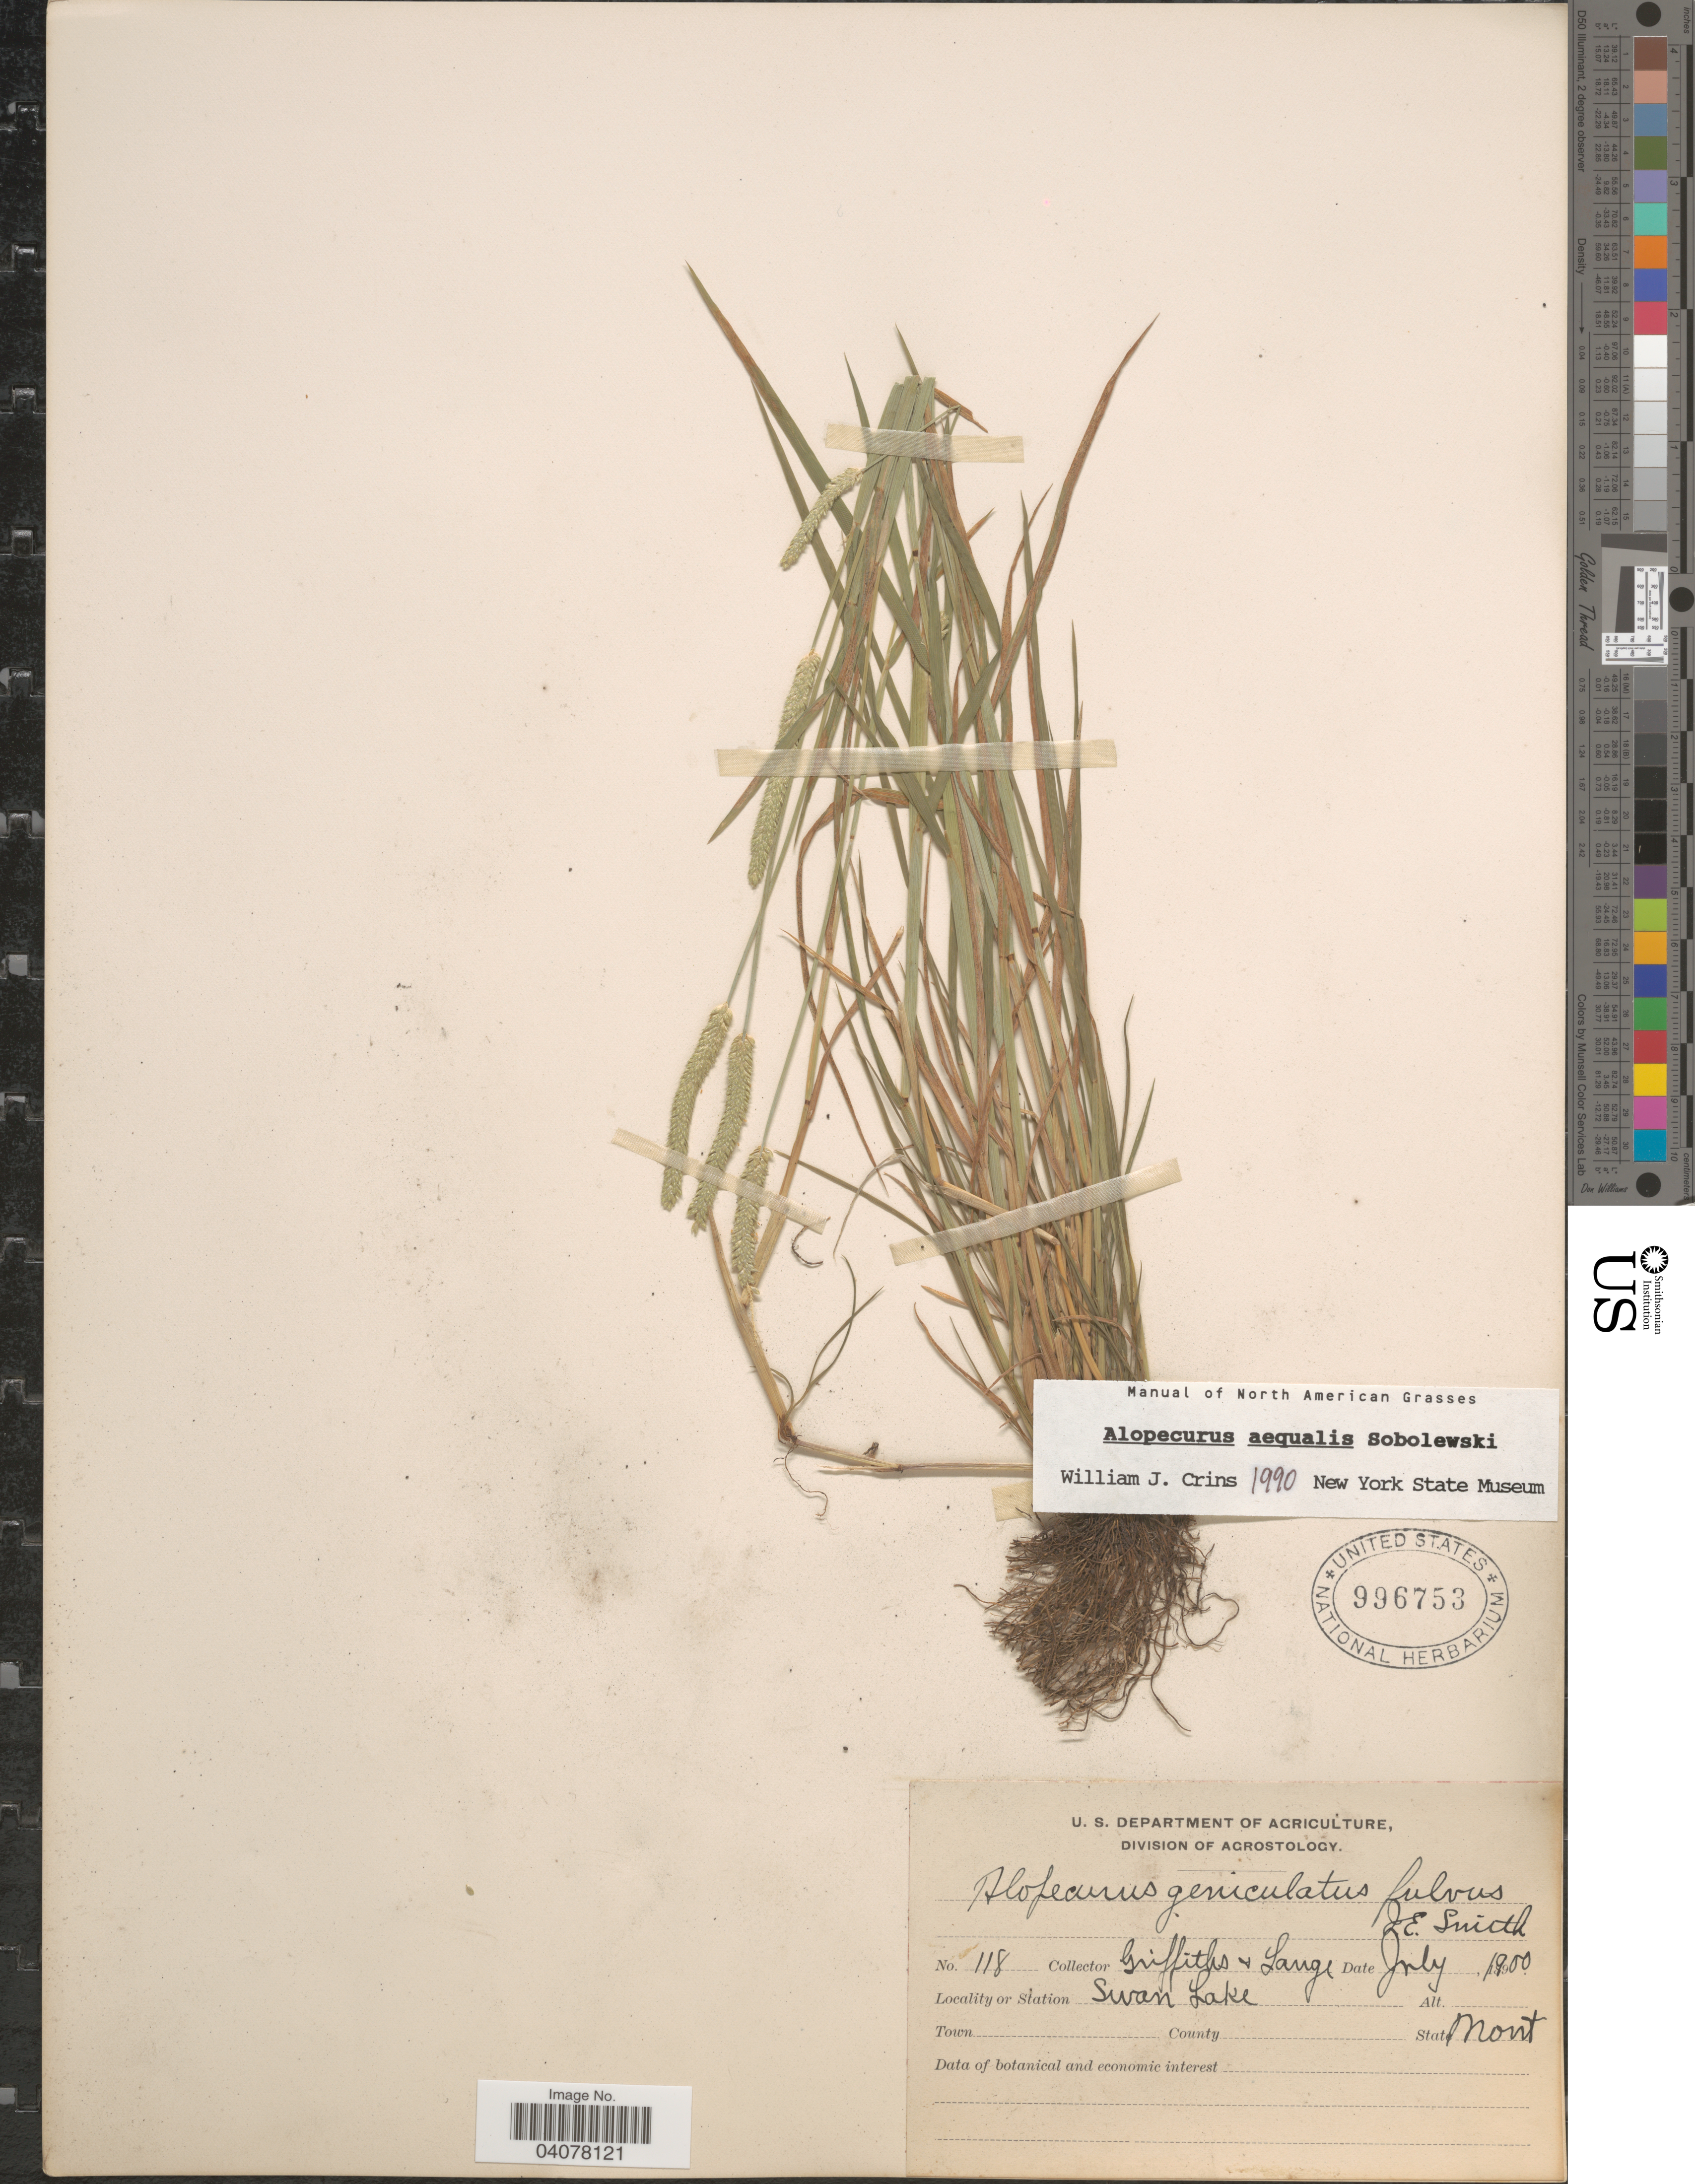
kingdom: Plantae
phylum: Tracheophyta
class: Liliopsida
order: Poales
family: Poaceae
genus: Alopecurus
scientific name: Alopecurus aequalis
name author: Sobol.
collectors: -- Griffiths & -- Lange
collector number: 118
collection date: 1900-07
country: United States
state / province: Montana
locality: Swan Lake.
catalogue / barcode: US 996753